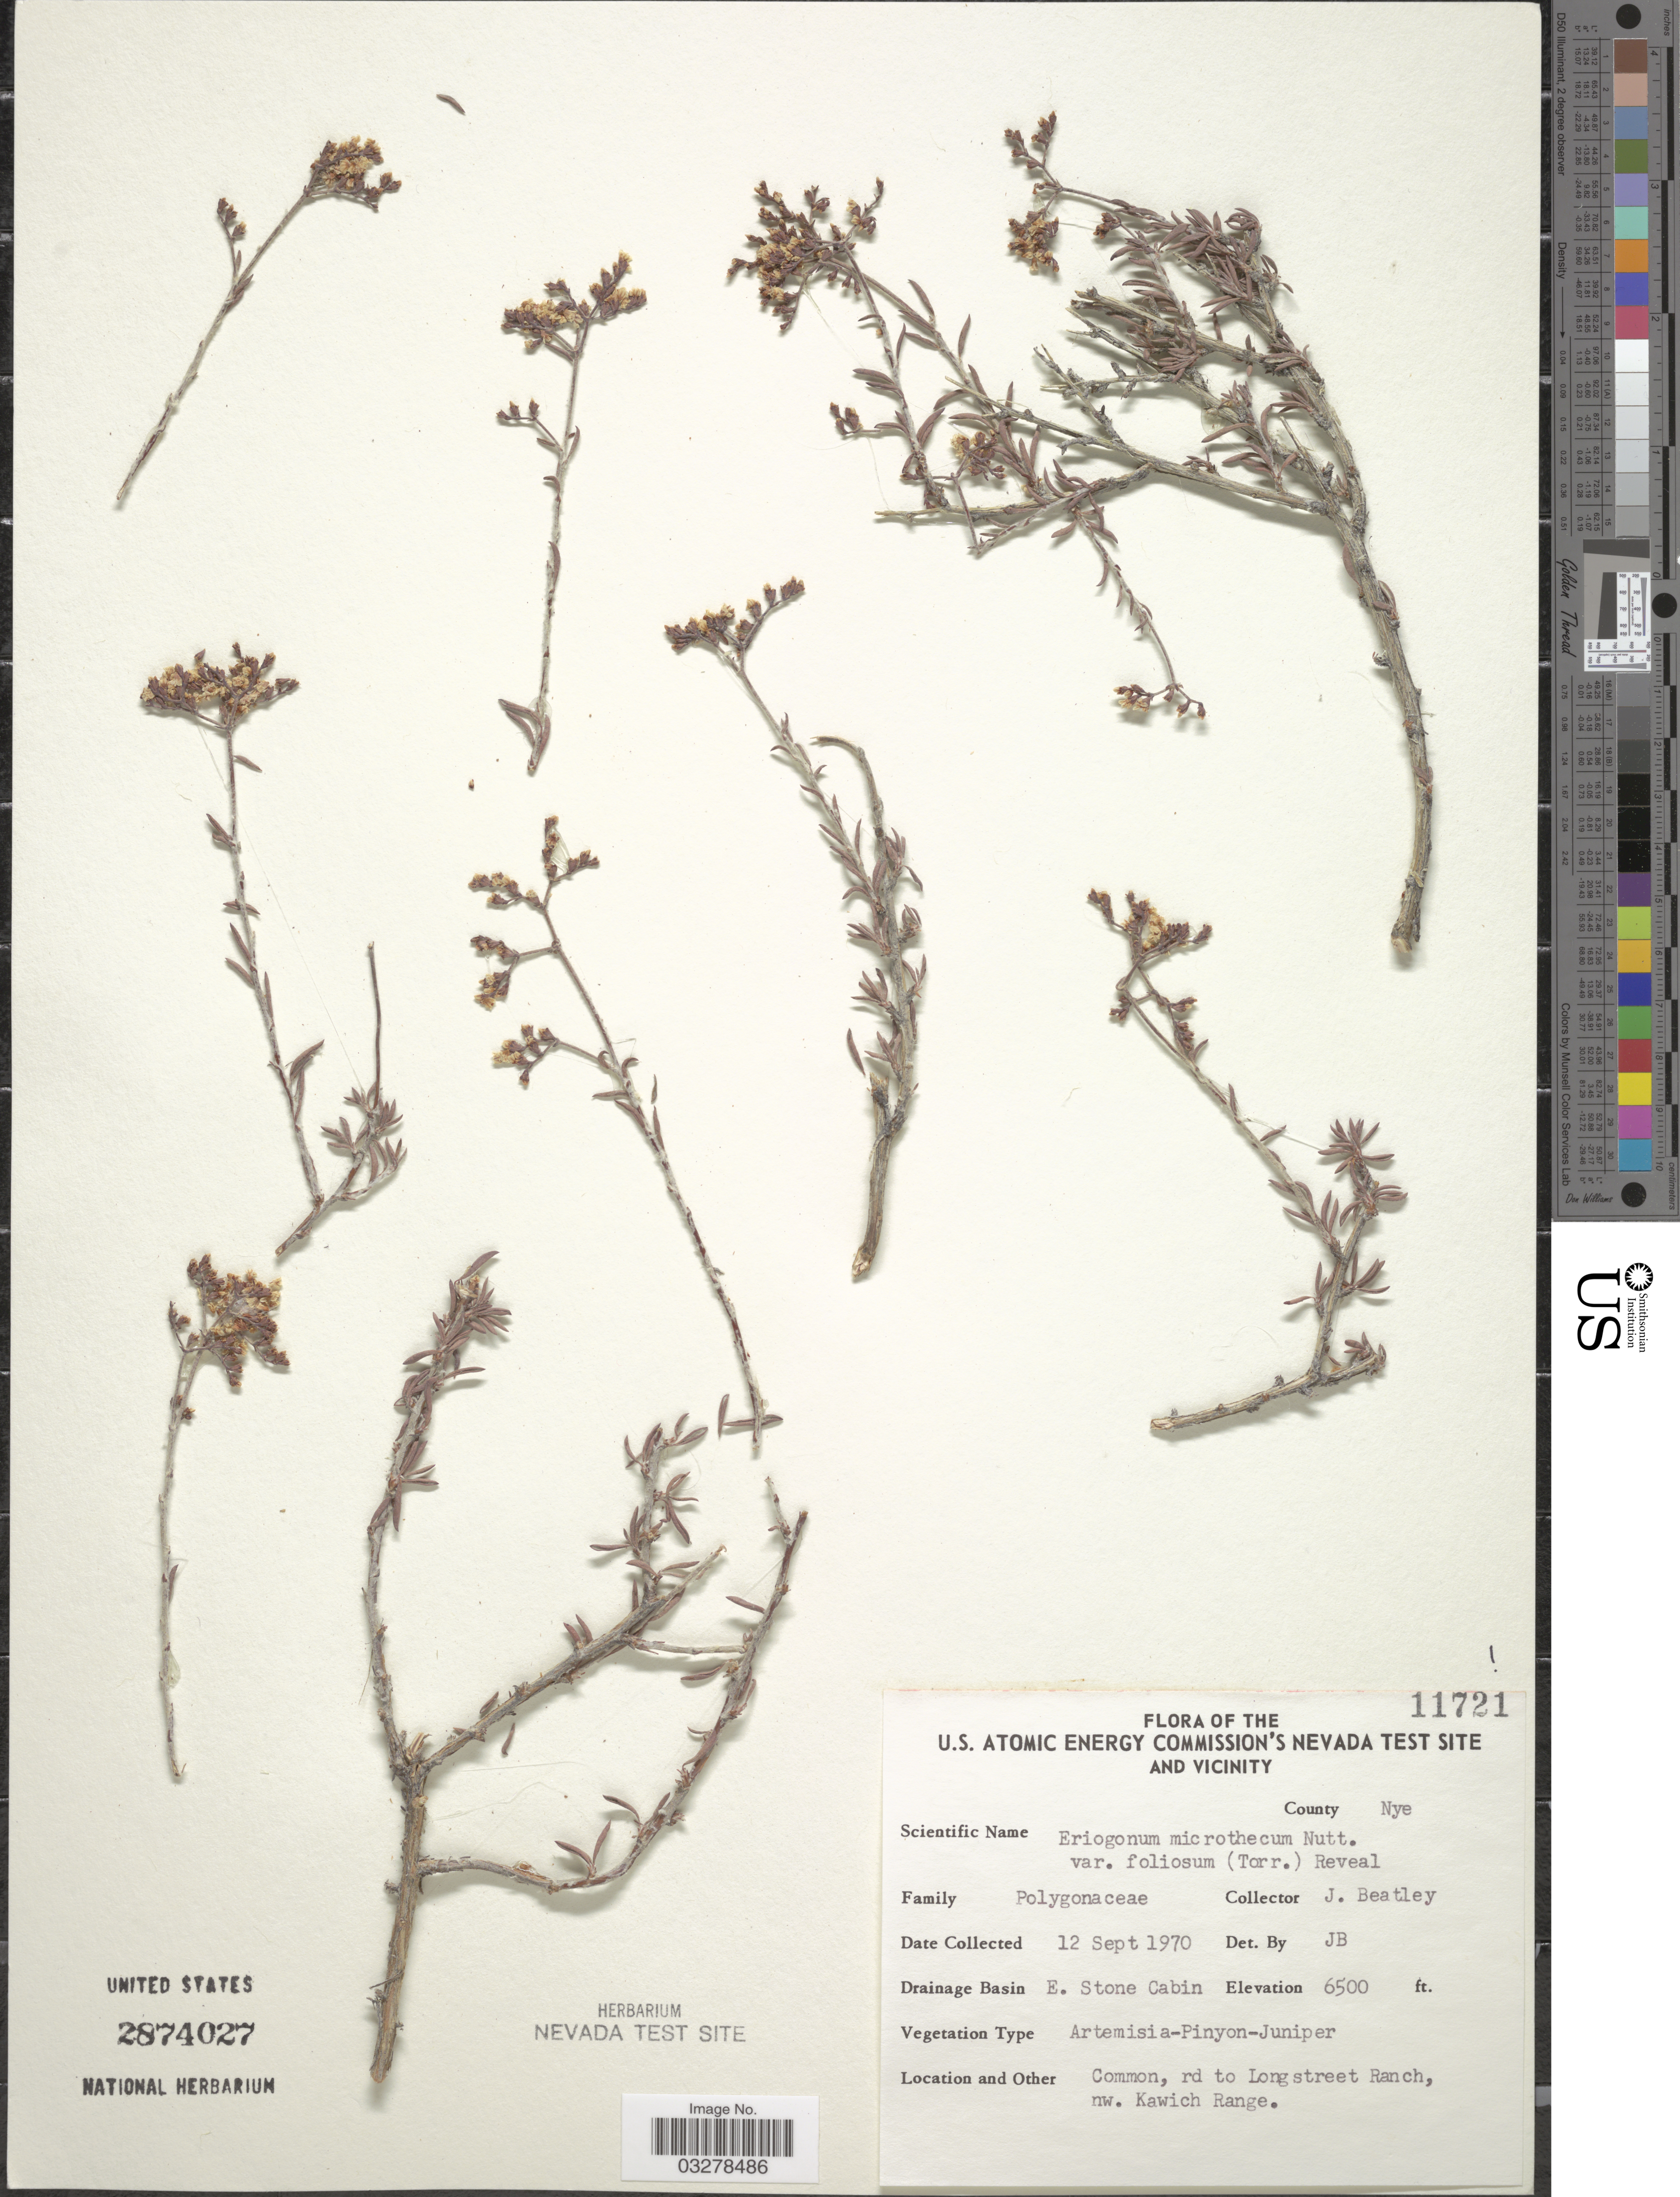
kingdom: Plantae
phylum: Tracheophyta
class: Magnoliopsida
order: Caryophyllales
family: Polygonaceae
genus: Eriogonum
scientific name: Eriogonum microtheca var. foliosum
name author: (Torr. & A. Gray) Reveal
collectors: J. C. Beatley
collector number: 11721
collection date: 1970-09-12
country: United States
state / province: Nevada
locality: U.S. Atomic Energy Commission's Nevada Test Site and Vicinity. County Nye. Drainage Basin E. Stone Cabin. Rd to Longstreet Ranch, nw. Kawich Range.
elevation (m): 1981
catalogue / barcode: US 2874027